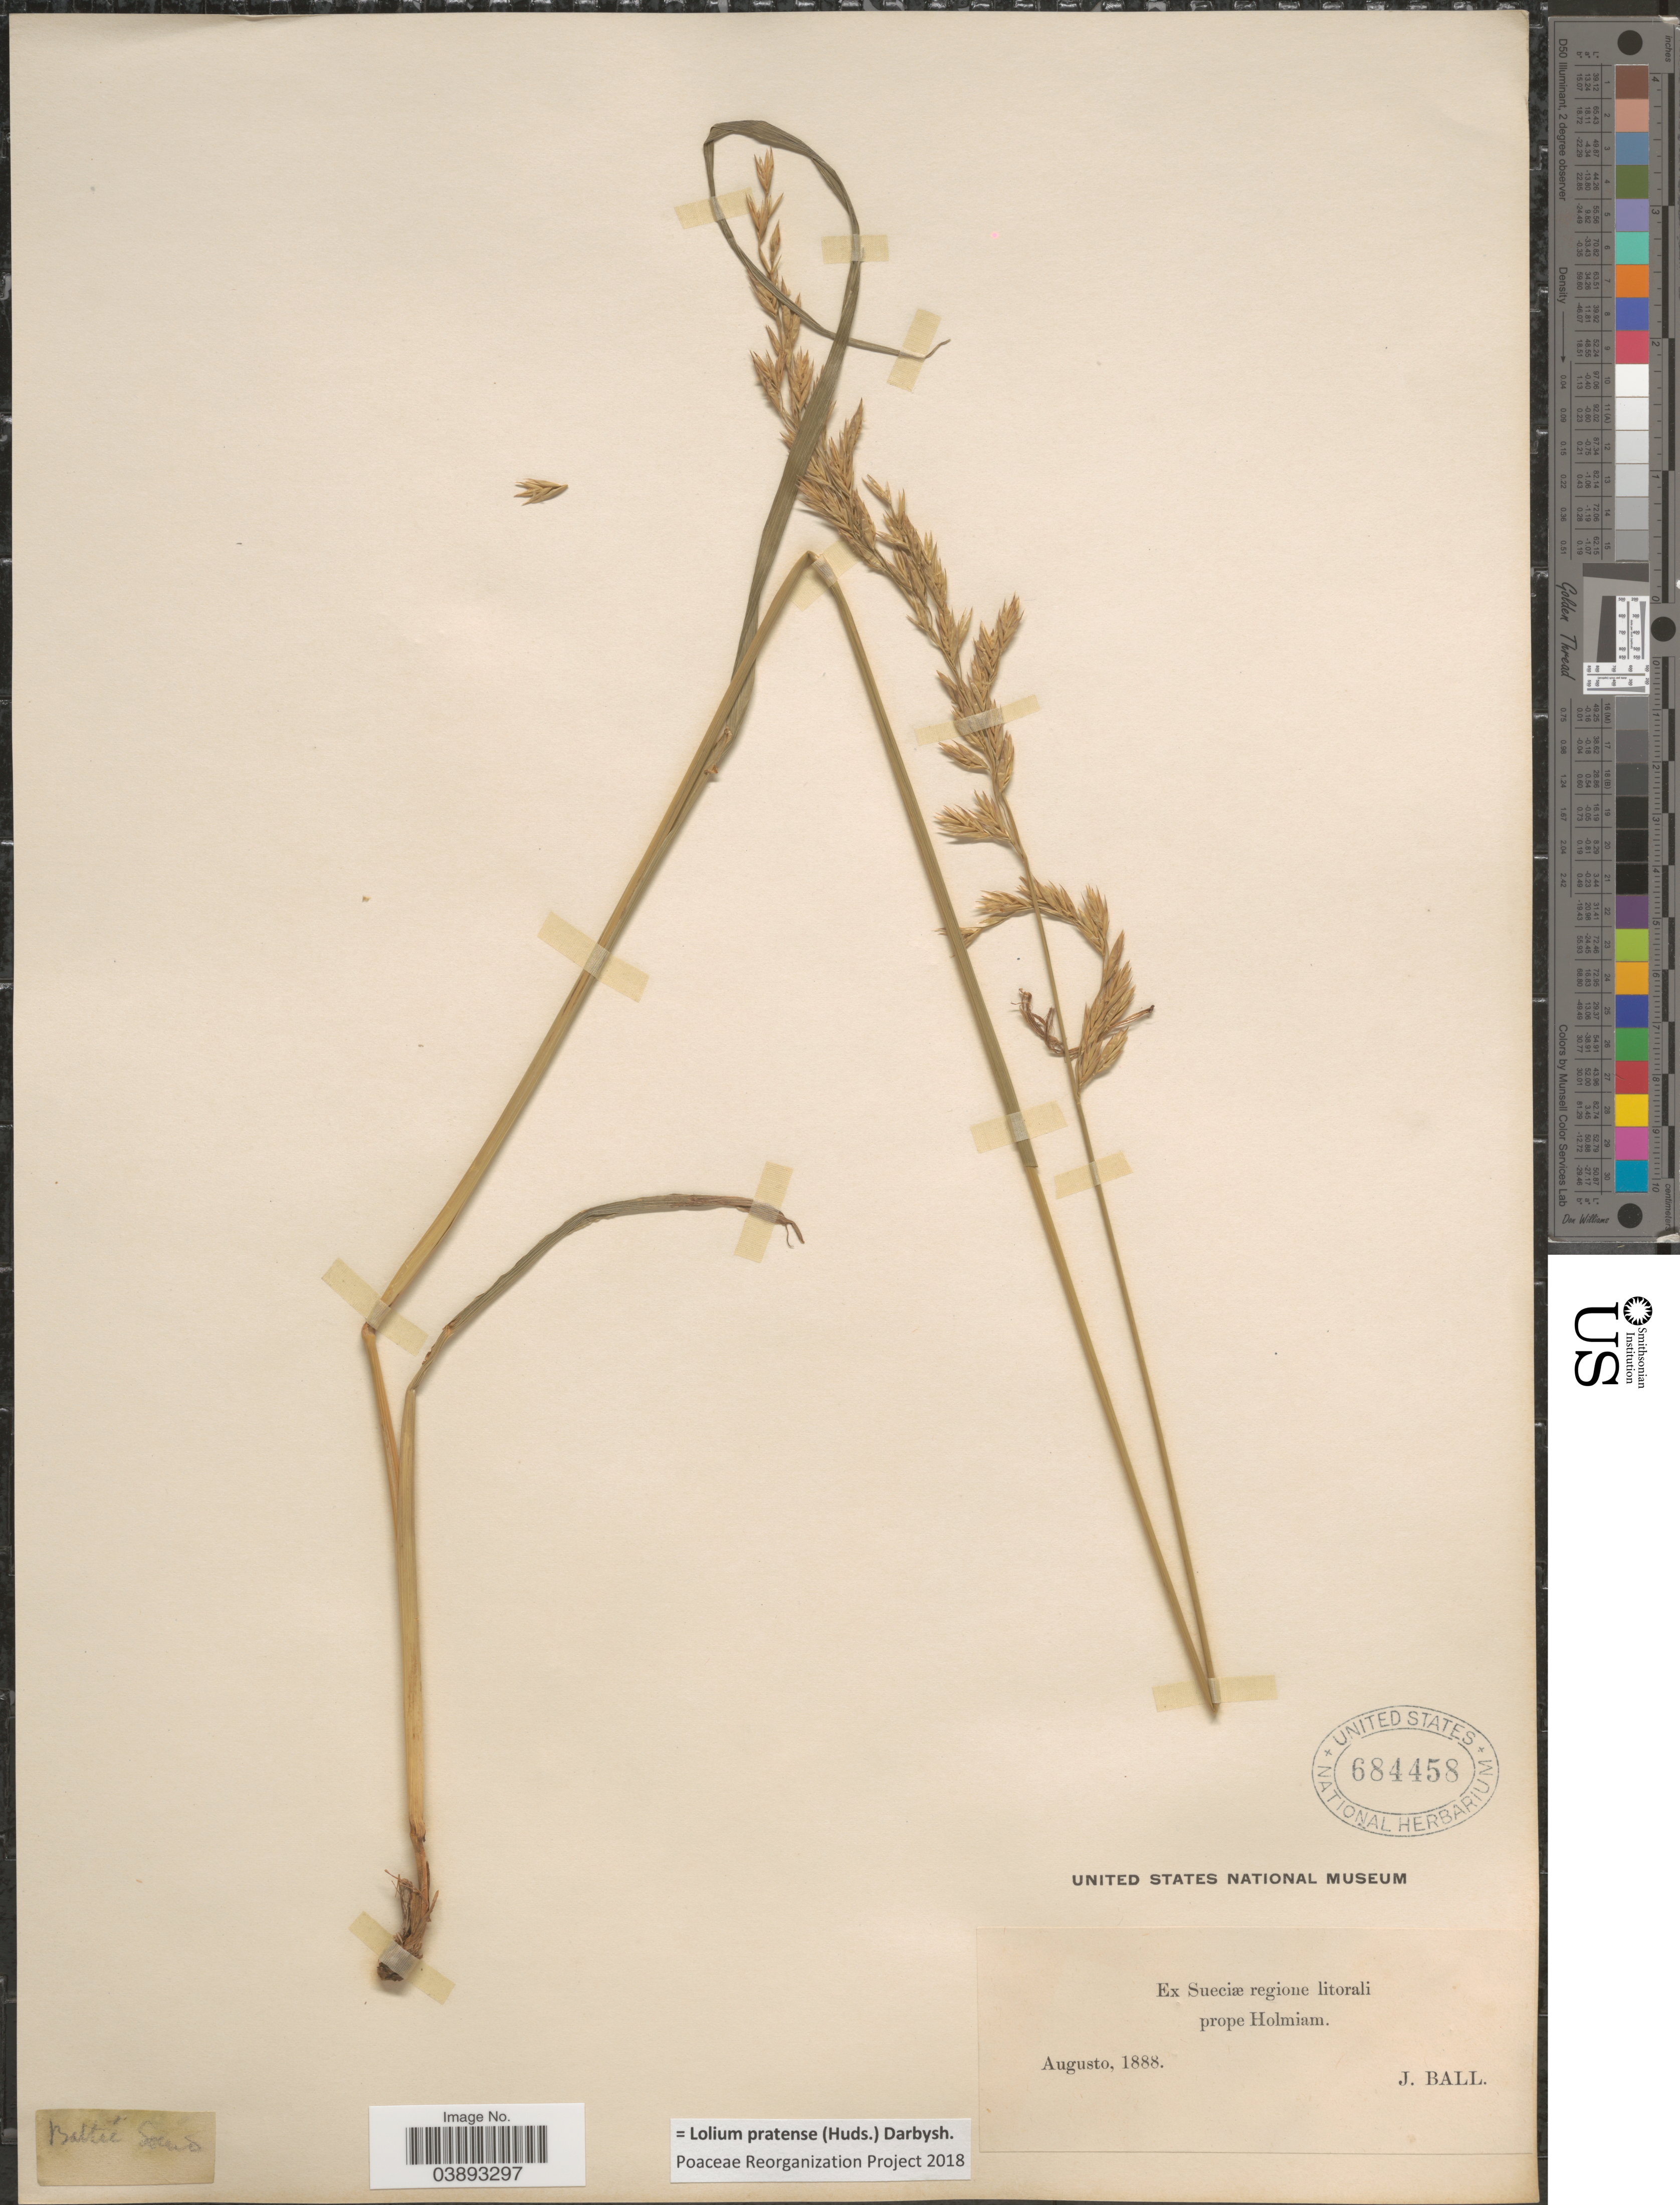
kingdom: Plantae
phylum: Tracheophyta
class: Liliopsida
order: Poales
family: Poaceae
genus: Lolium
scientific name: Lolium pratense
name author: (Huds.) Darbysh.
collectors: J. Ball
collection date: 1888-08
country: Sweden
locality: Regione litorali prope Holmiam.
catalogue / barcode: US 684458